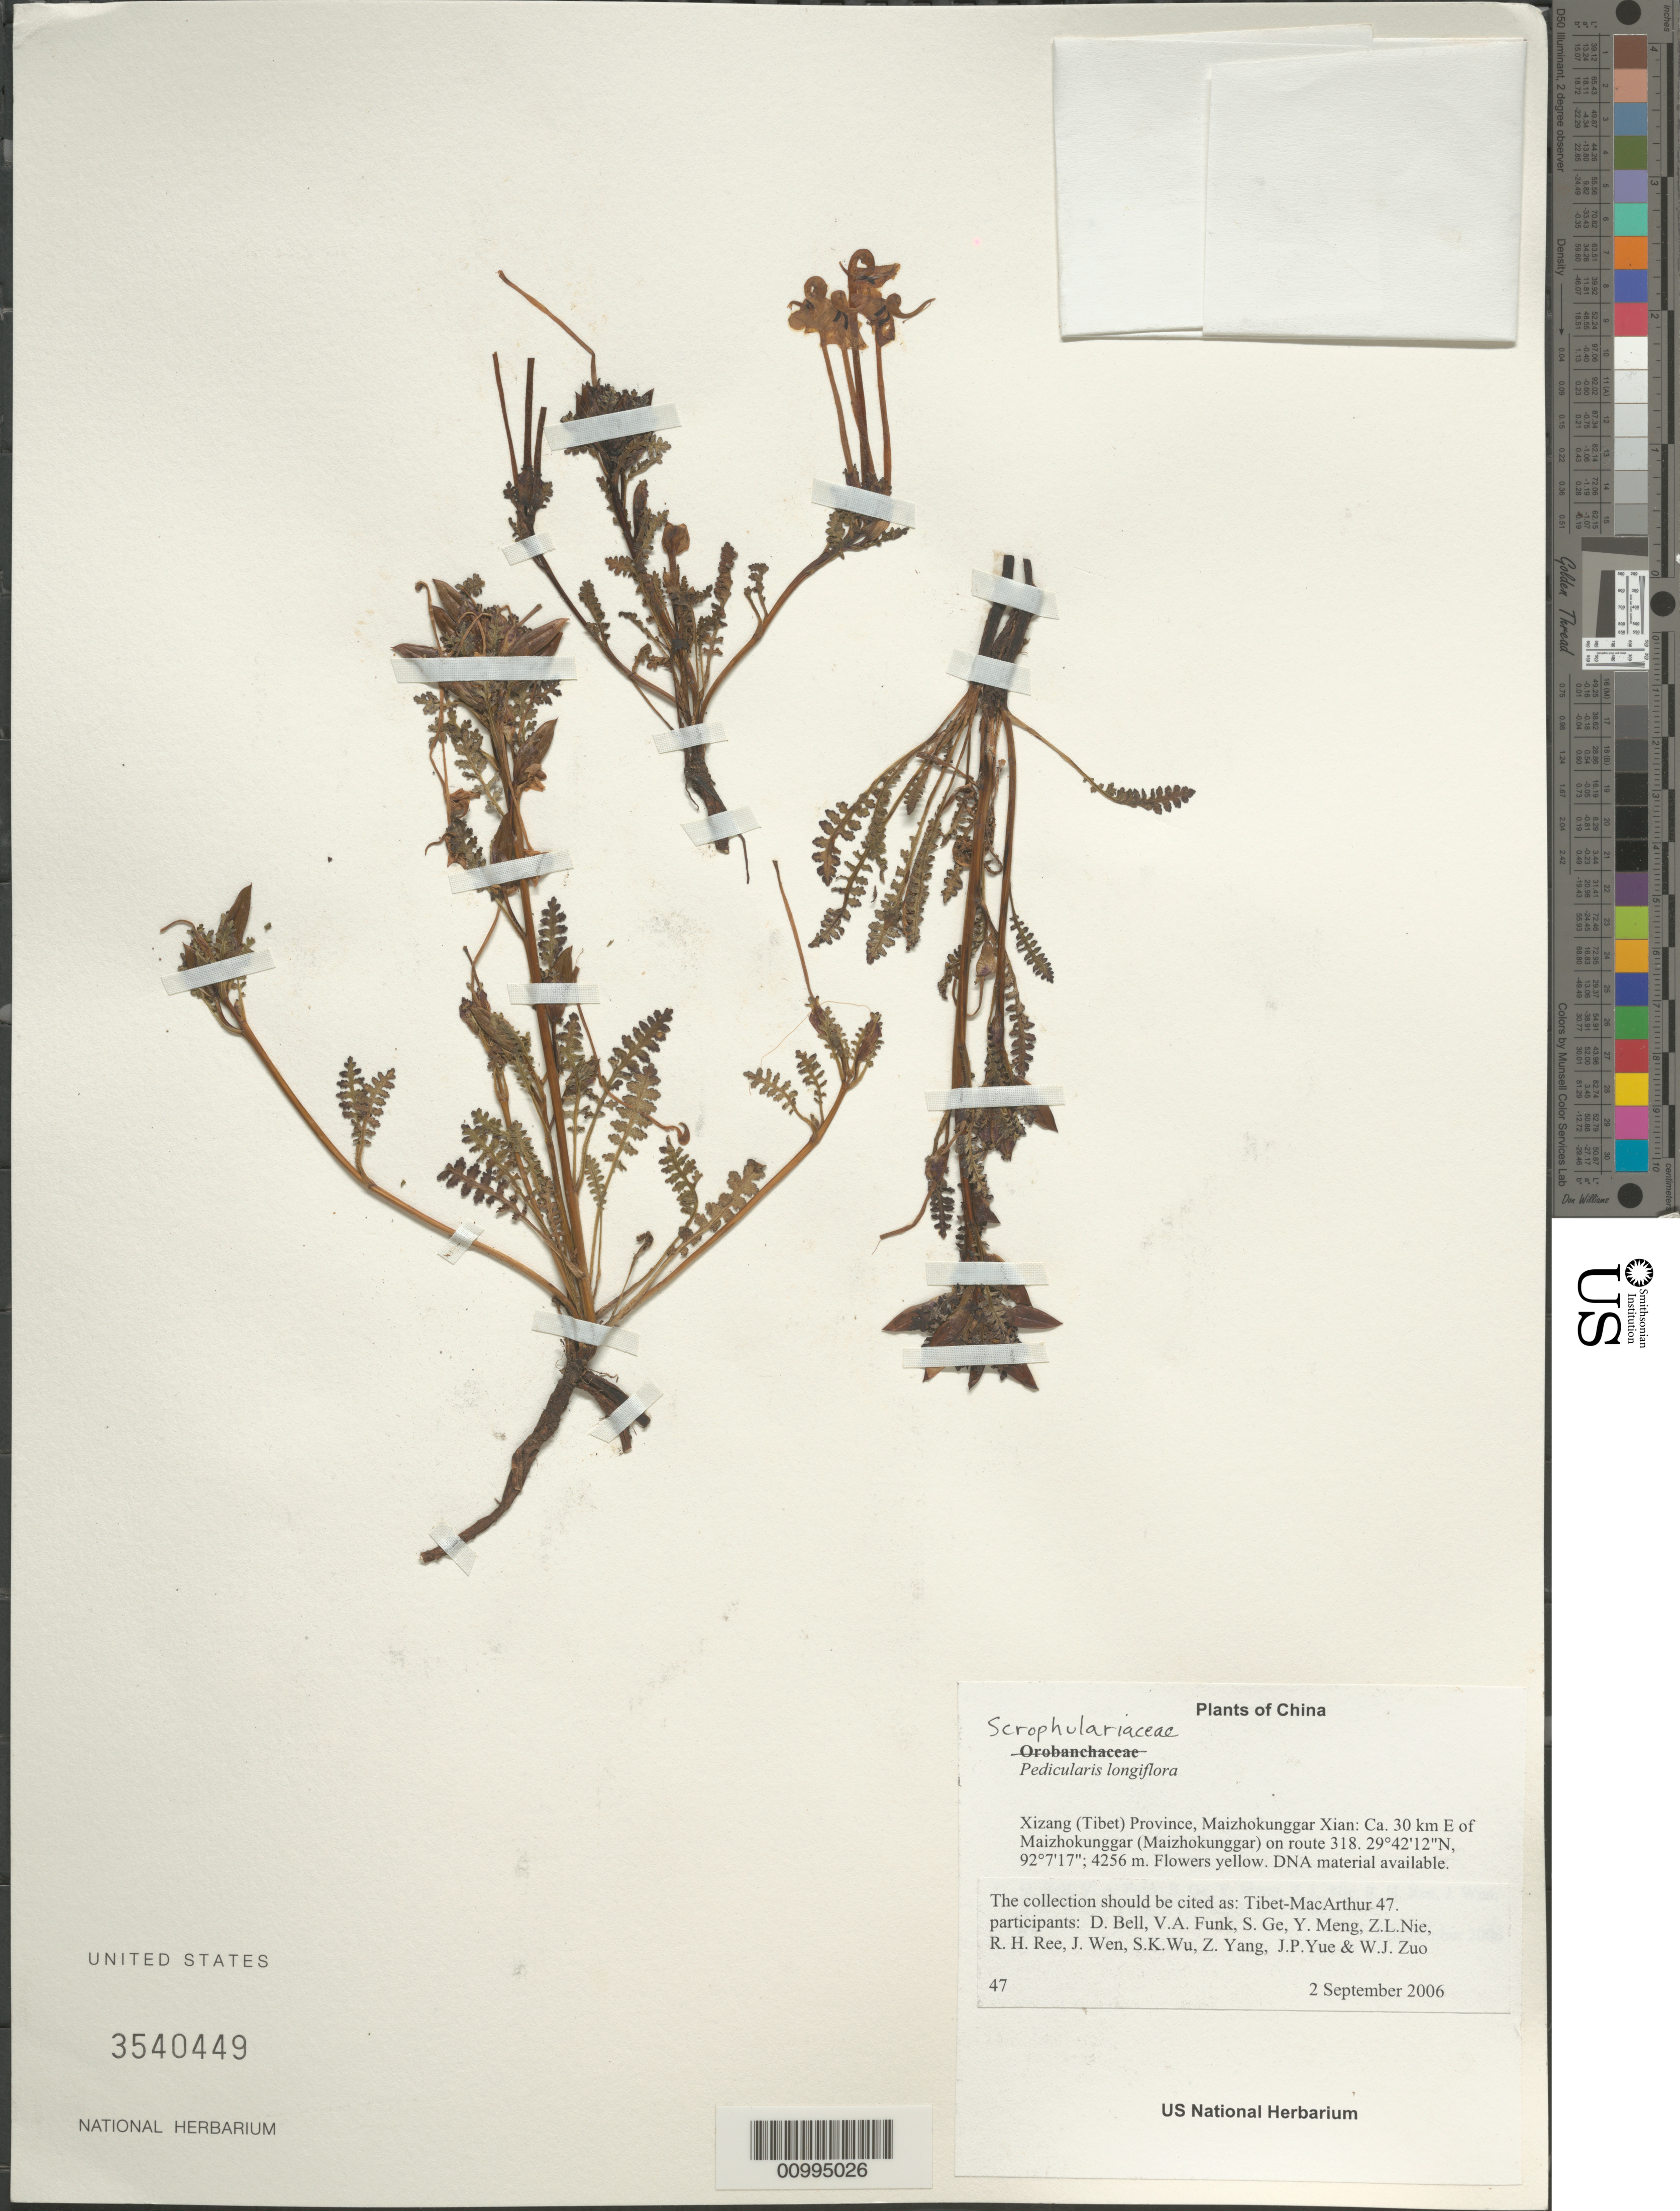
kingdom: Plantae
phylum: Tracheophyta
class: Magnoliopsida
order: Lamiales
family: Orobanchaceae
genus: Pedicularis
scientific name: Pedicularis longiflora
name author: Rudolph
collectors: Tibet-MacArthur, D. A. Bell, V. Funk, S. Ge, Y. Meng, Z. Nie, R. Ree, J. Wen, S. K. Wu, Z. Yang, J. Yue & W. Zuo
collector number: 47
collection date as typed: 02 Sep 2006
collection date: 2006-09-02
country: China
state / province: Xizang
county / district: Maizhokunggar Xian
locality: Ca. 30 km E of Maizhokunggar on route 318.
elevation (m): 4256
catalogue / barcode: US 3540449